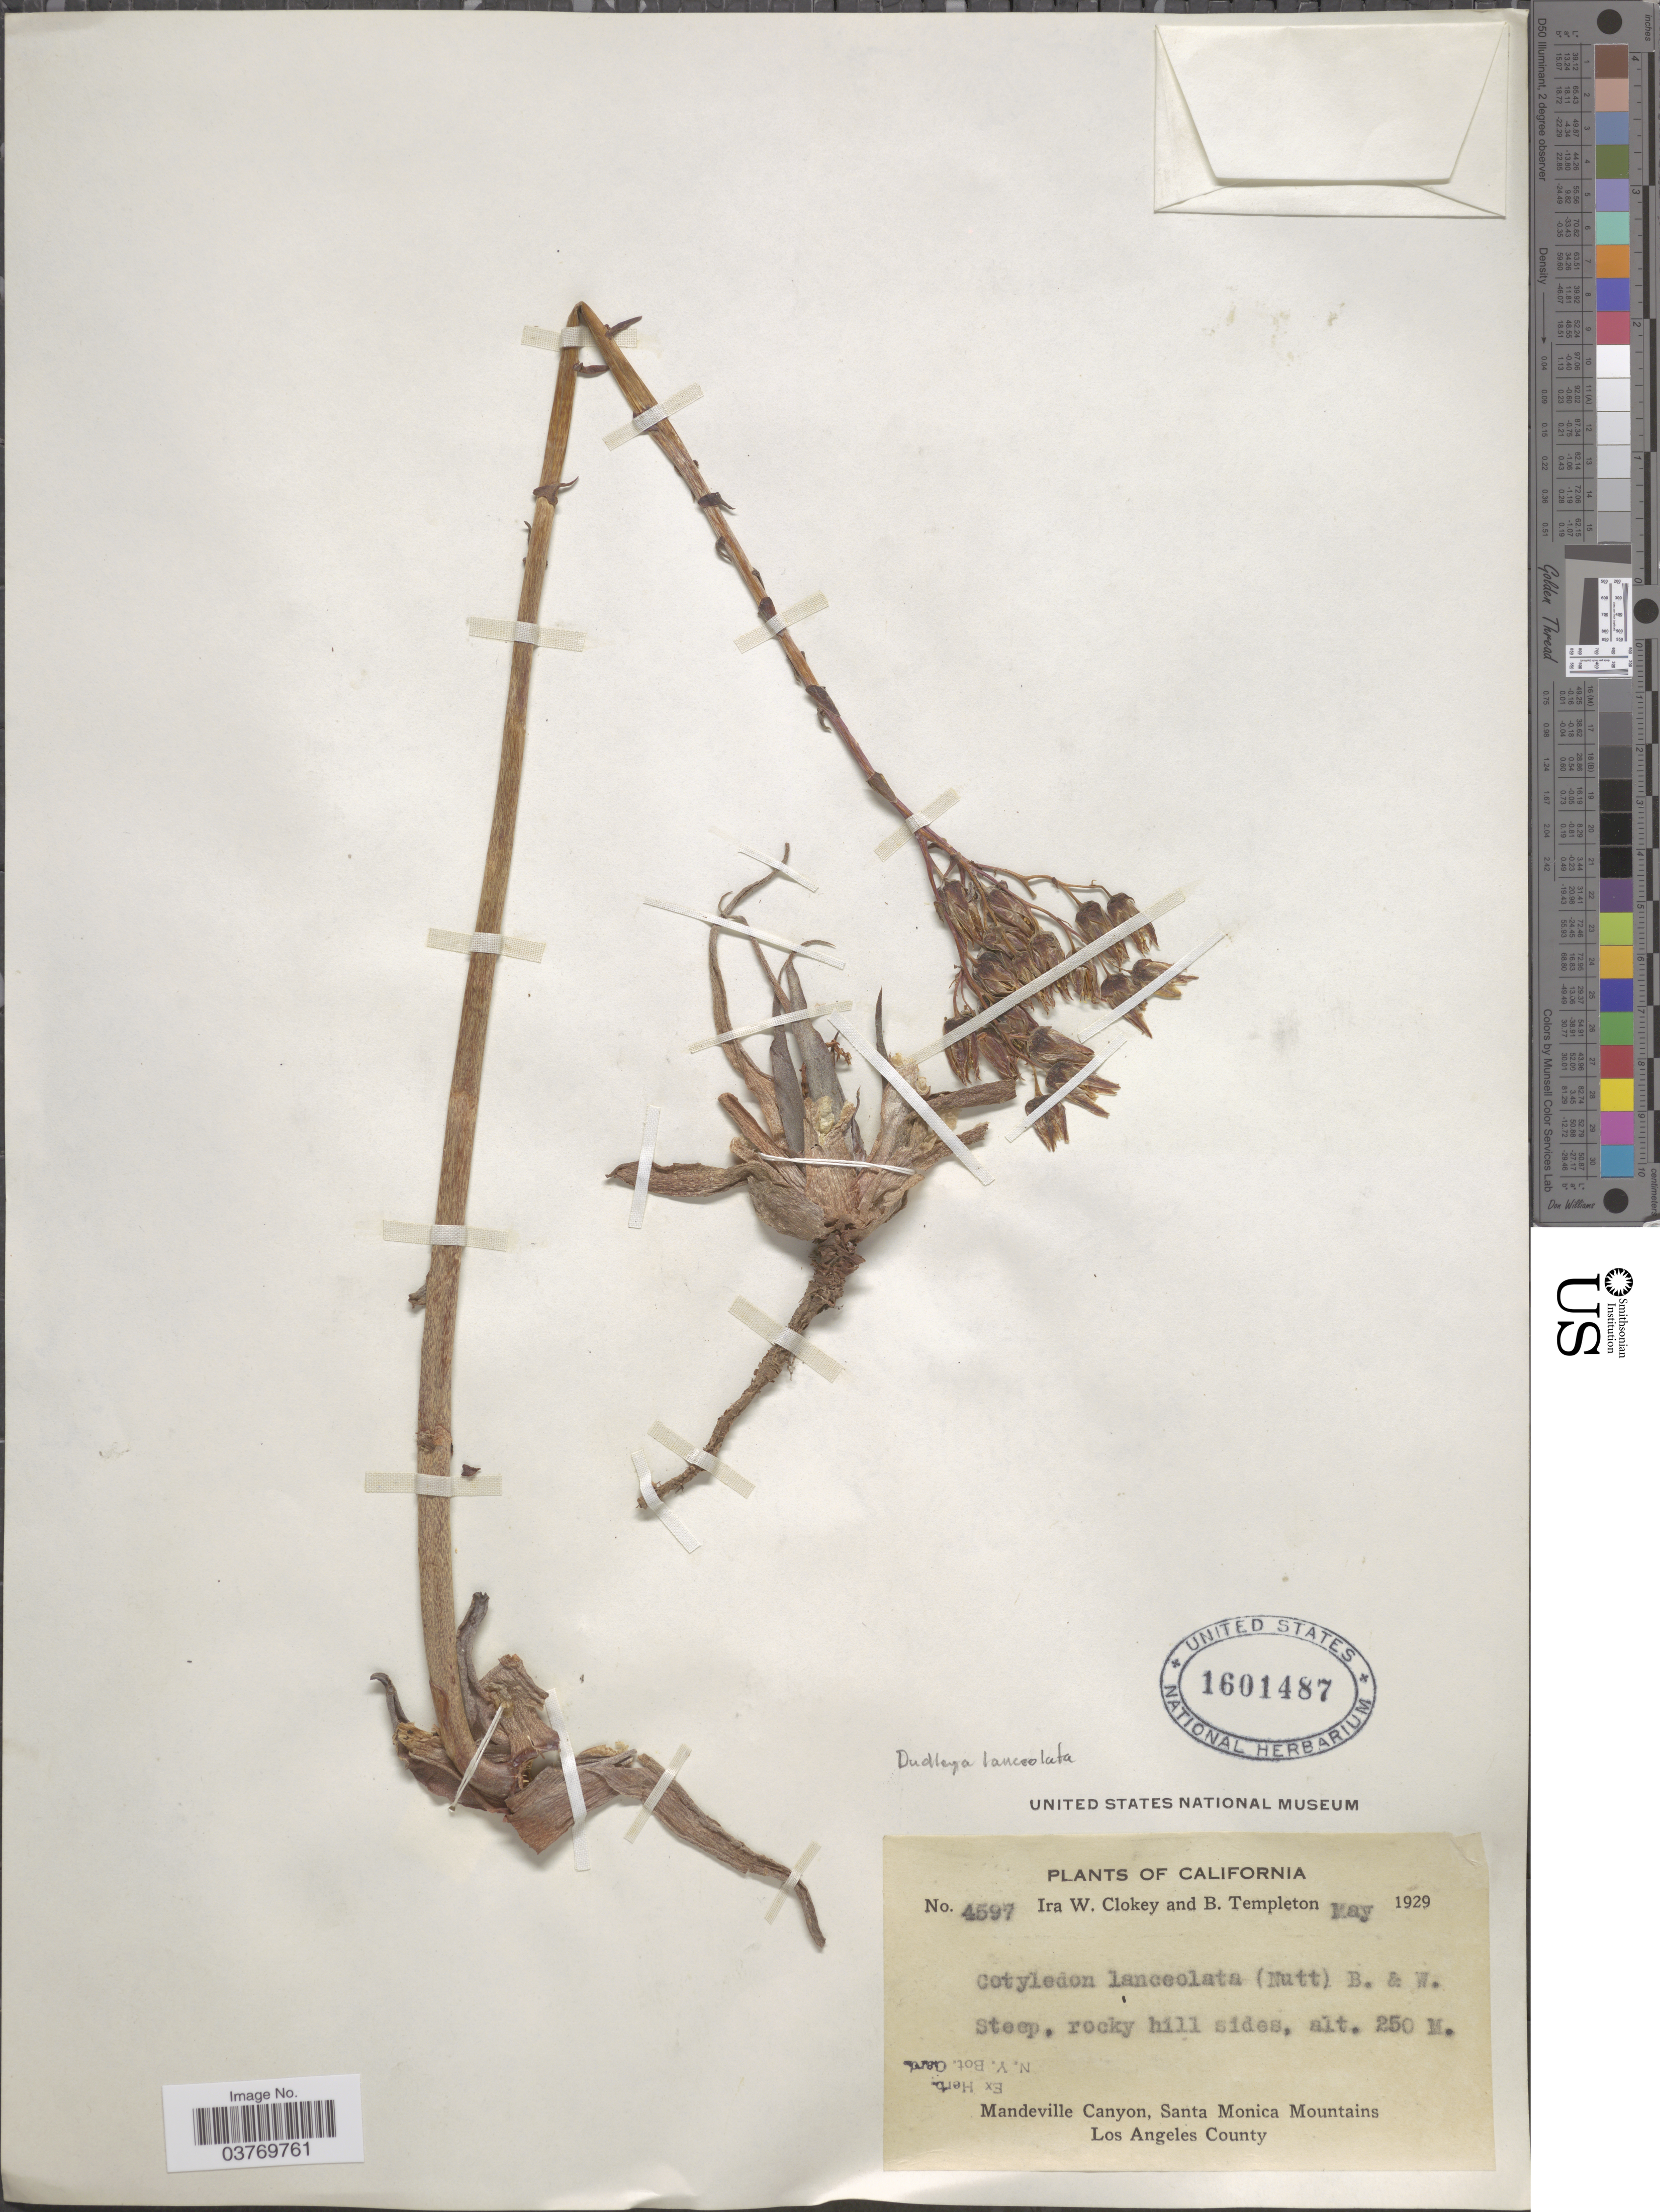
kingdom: Plantae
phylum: Tracheophyta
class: Magnoliopsida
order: Saxifragales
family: Crassulaceae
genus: Dudleya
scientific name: Dudleya lanceolata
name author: (Nutt.) Britton & Rose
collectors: I. W. Clokey & B. Templeton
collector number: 4597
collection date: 1929-05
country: United States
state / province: California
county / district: Los Angeles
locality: Mandeville Canyon, Santa Monica Mountains Los Angeles County.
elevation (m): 250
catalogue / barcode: US 1601487